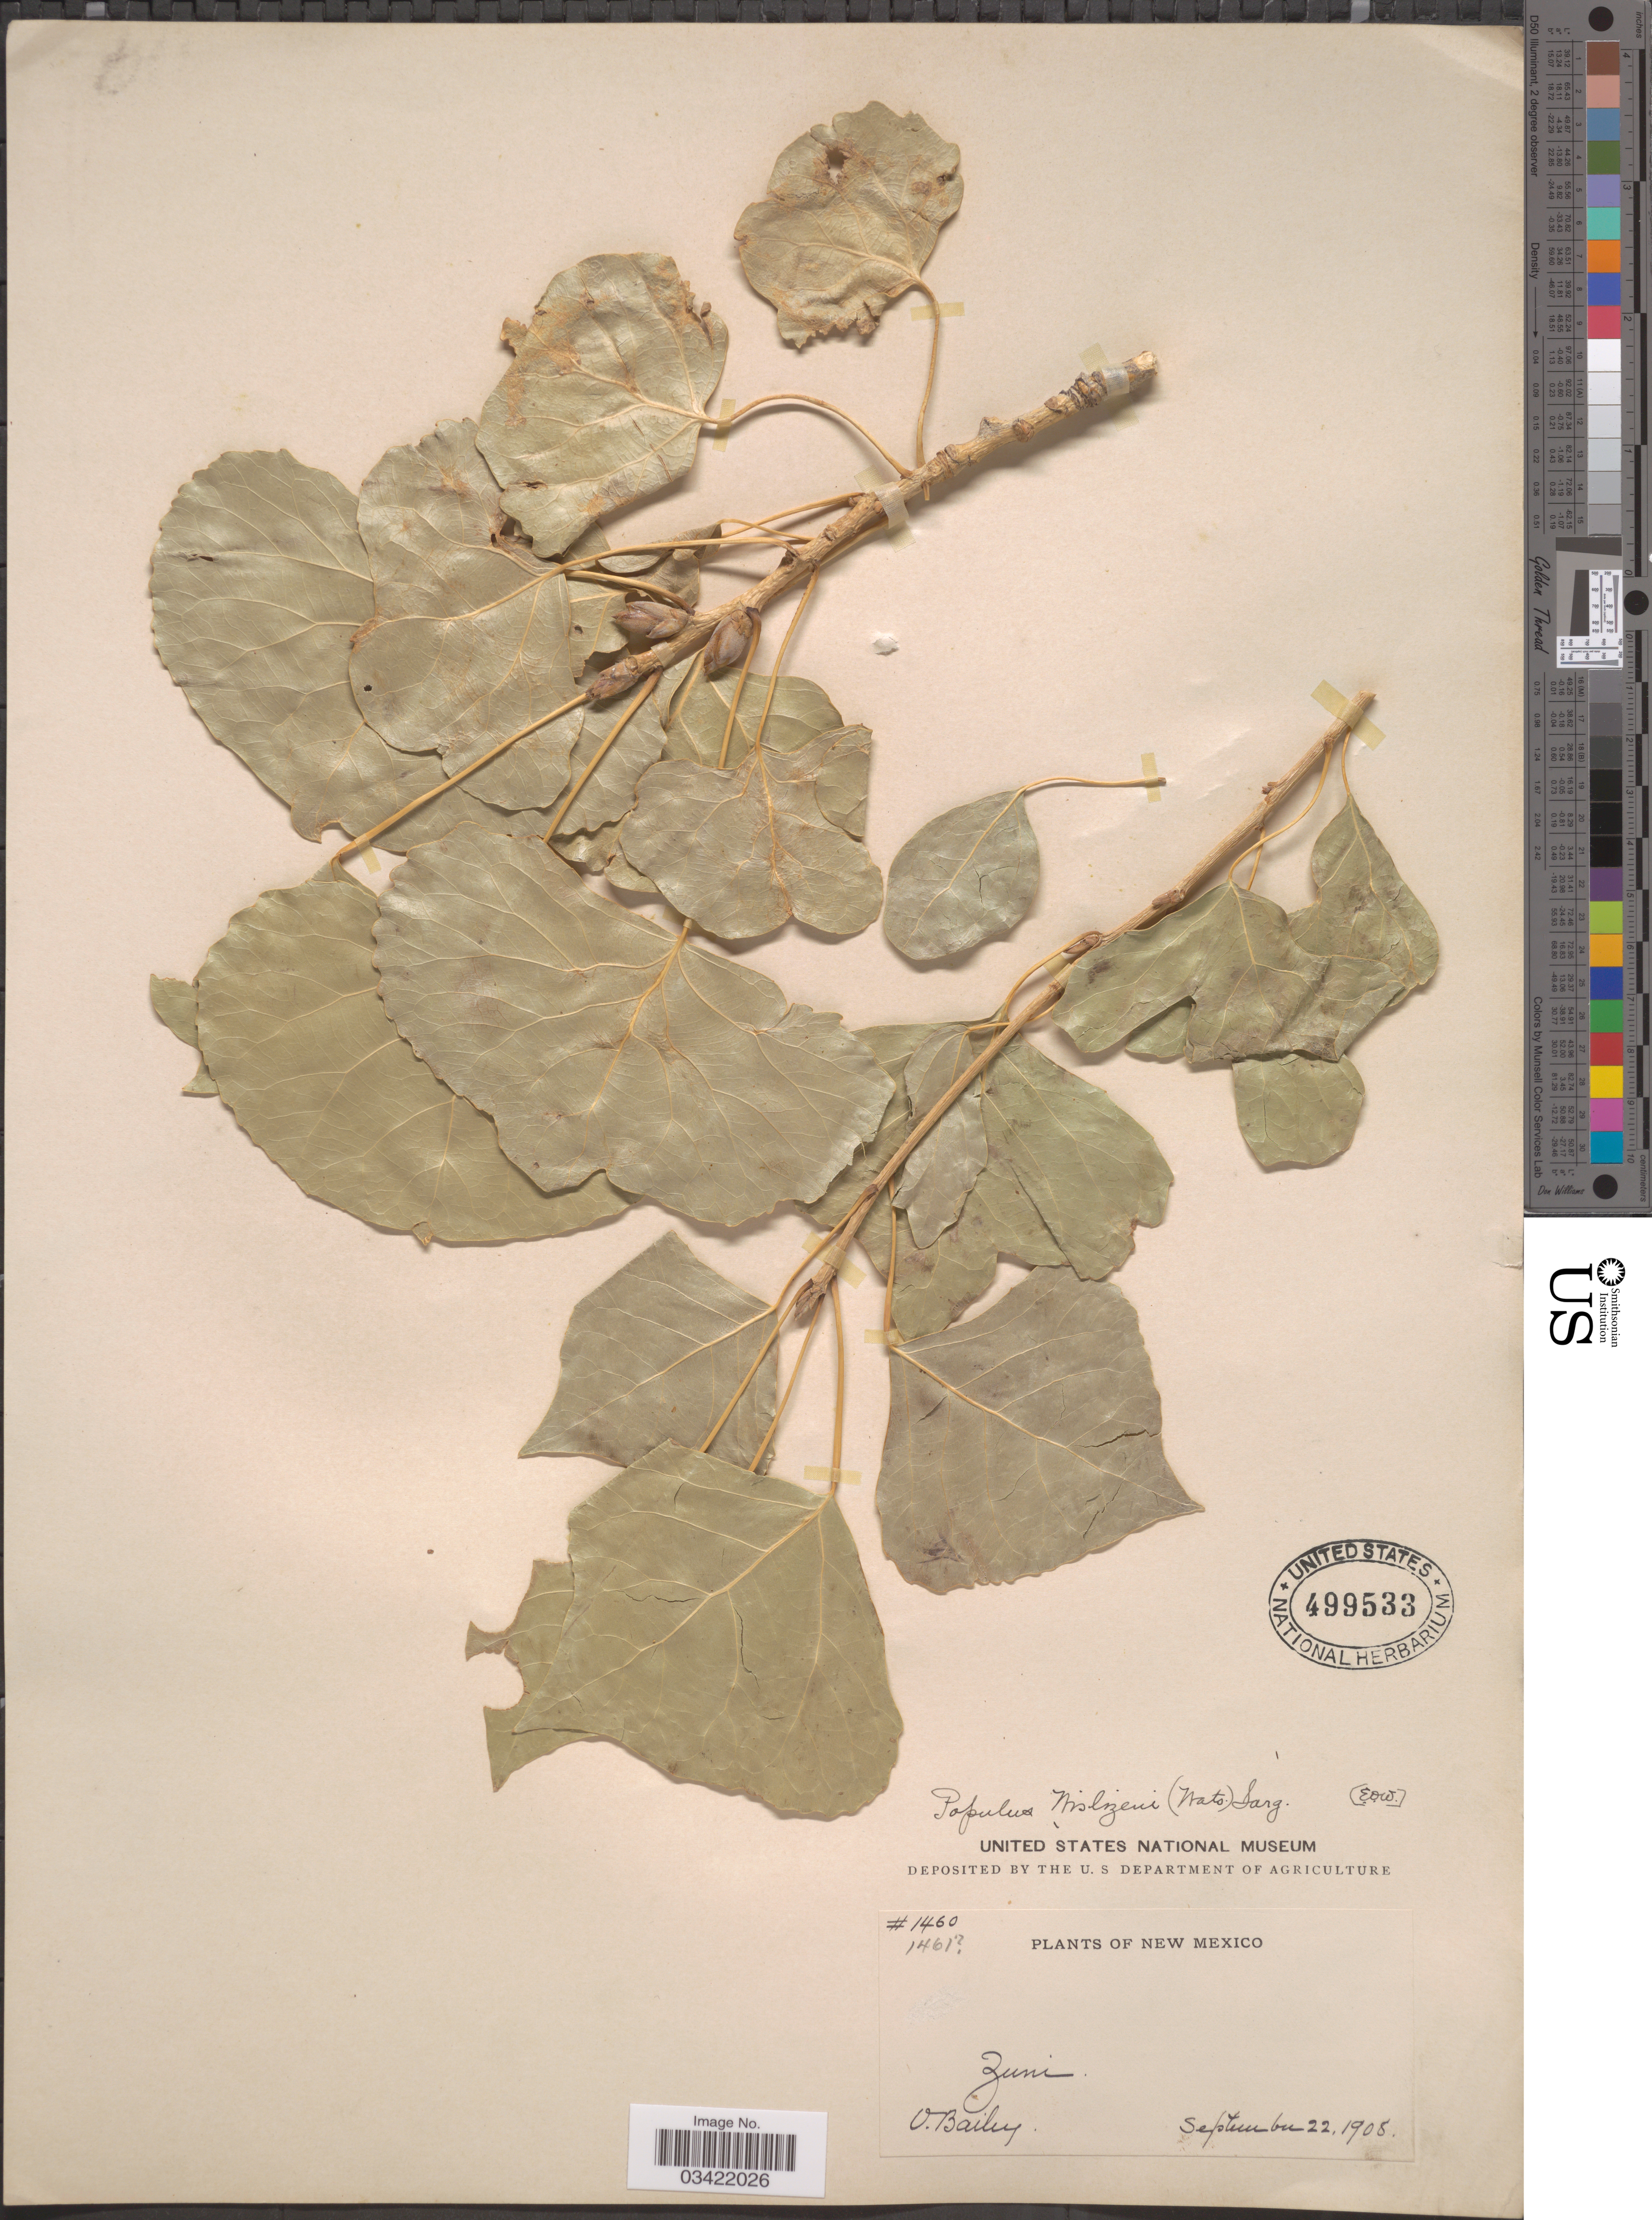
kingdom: Plantae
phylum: Tracheophyta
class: Magnoliopsida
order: Malpighiales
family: Salicaceae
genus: Populus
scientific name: Populus deltoides subsp. wislizeni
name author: (S. Watson) Eckenw.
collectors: V. L. Bailey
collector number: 1460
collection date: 1908-09-22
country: United States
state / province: New Mexico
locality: Zuni.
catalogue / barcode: US 499533